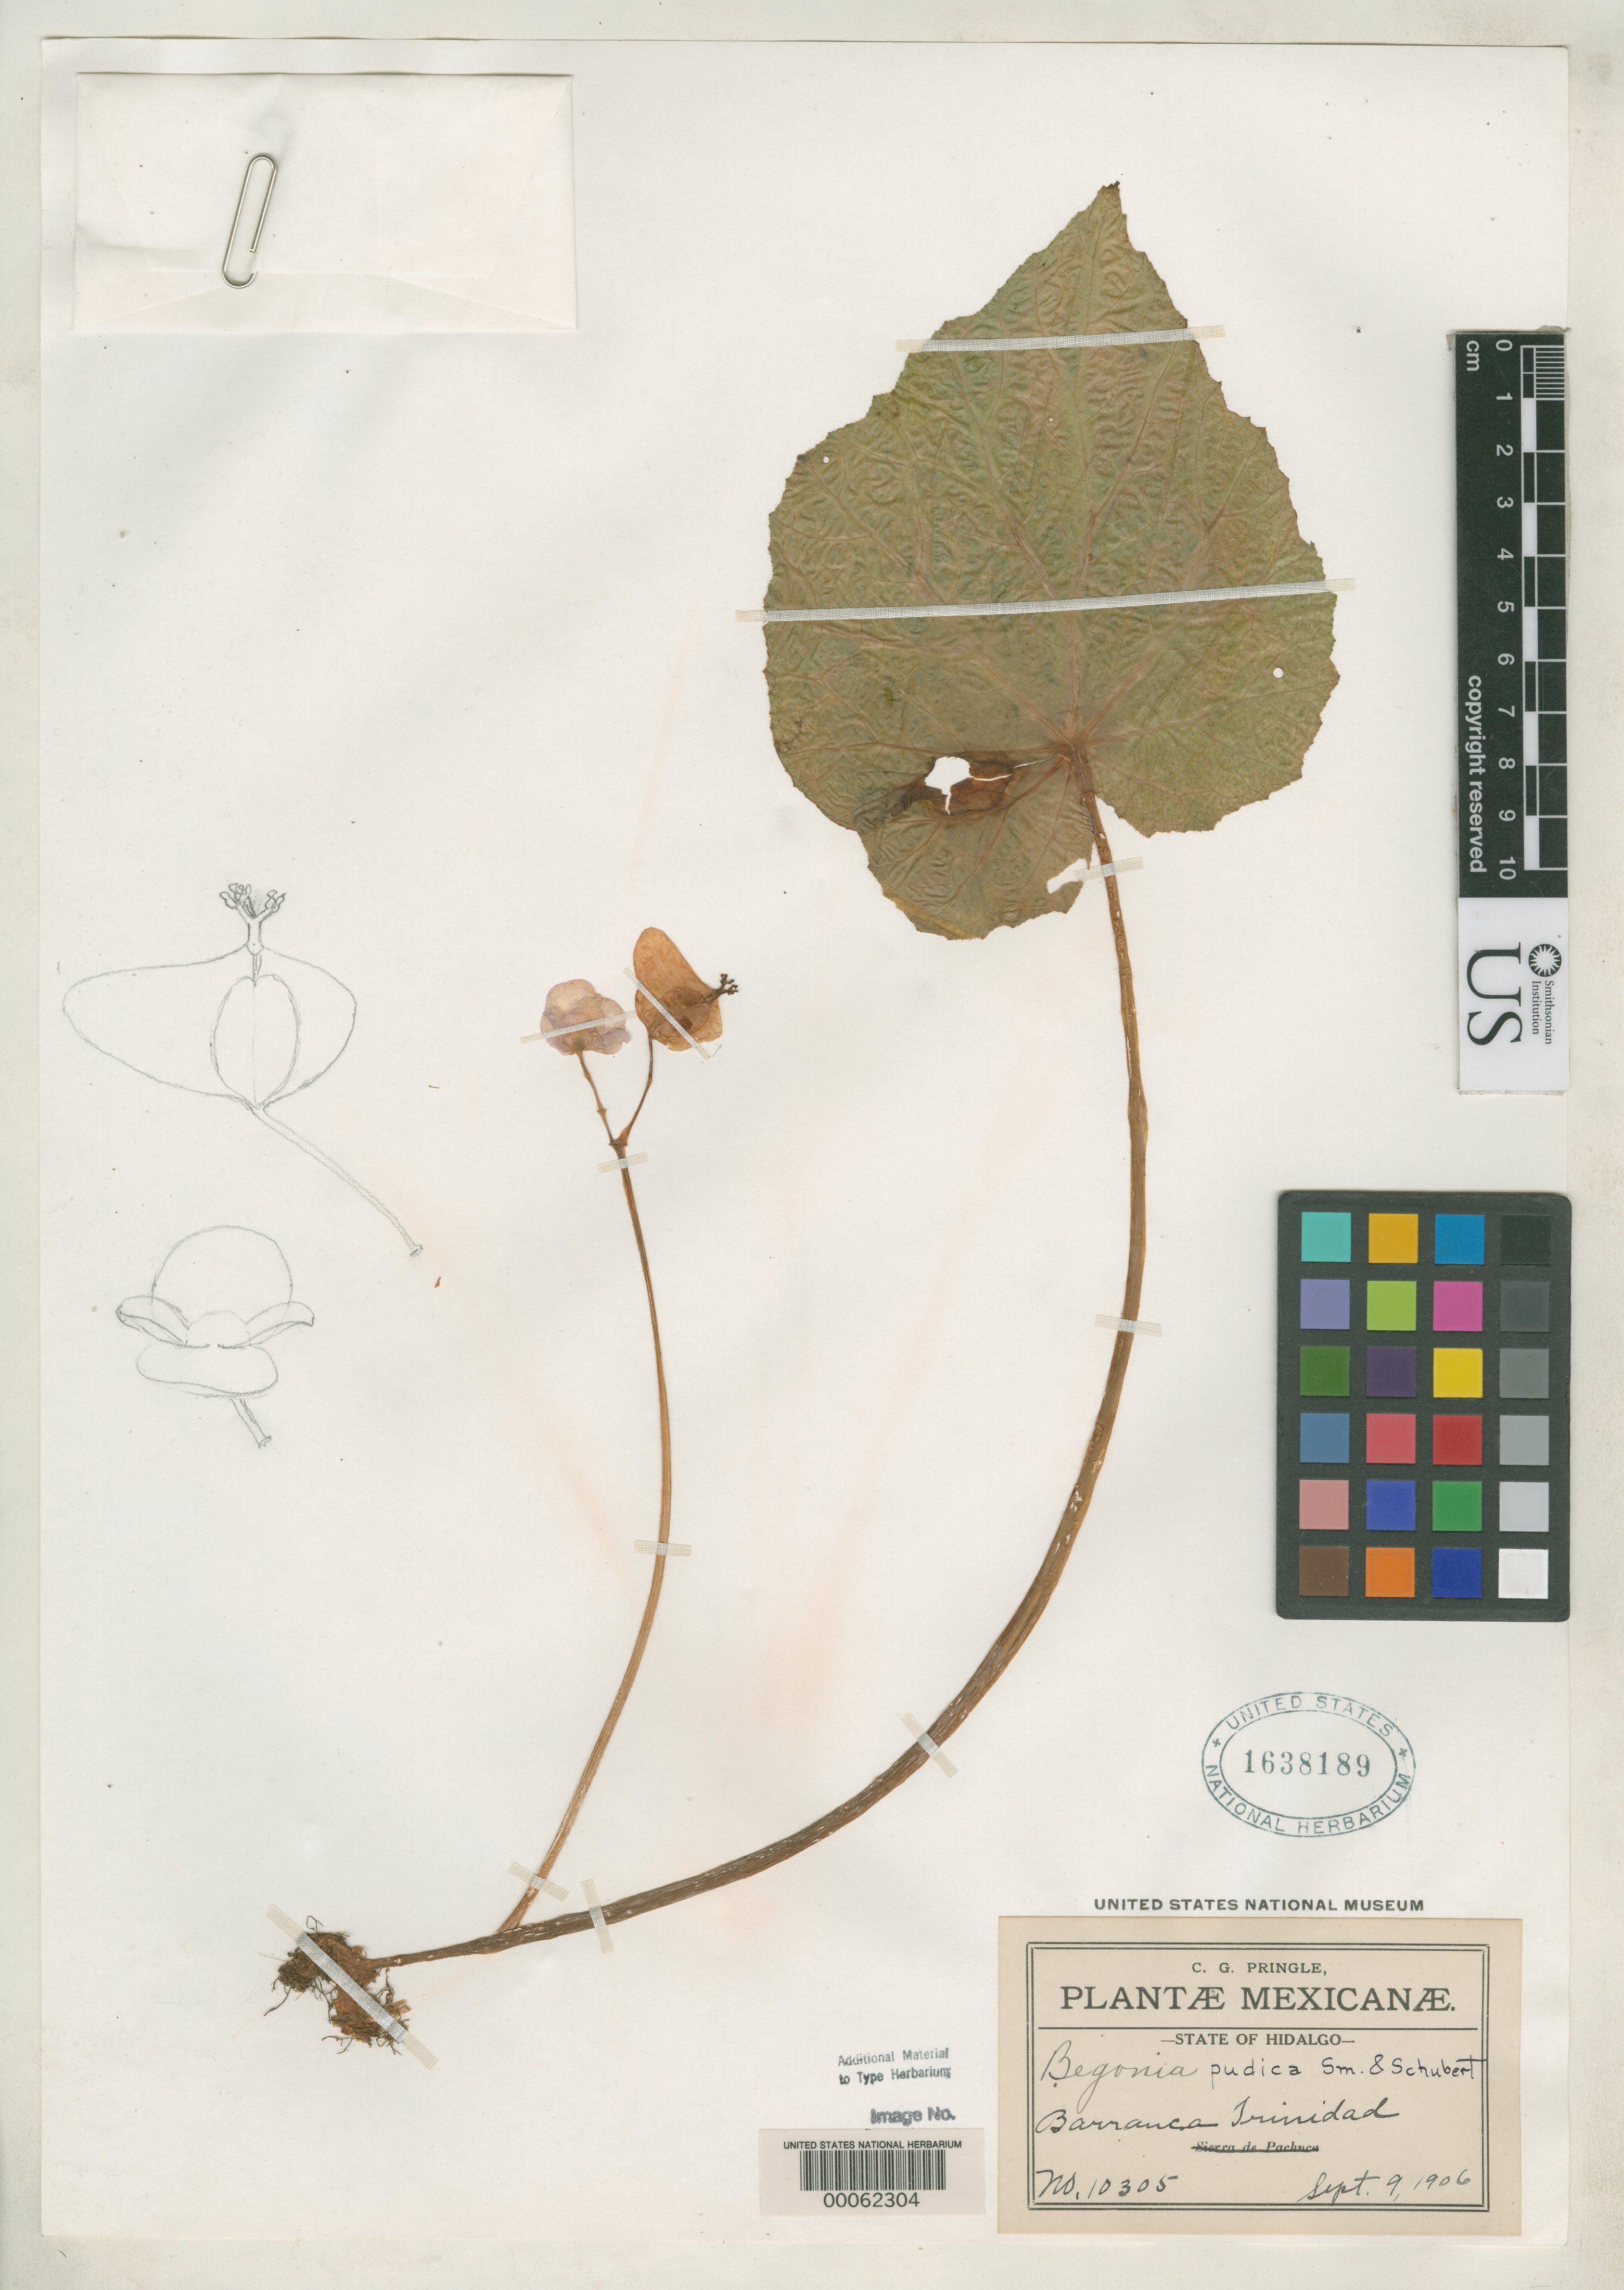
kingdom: Plantae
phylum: Tracheophyta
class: Magnoliopsida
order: Cucurbitales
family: Begoniaceae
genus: Begonia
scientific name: Begonia pudica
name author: L.B. Sm. & B.G. Schub.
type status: Isotype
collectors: C. G. Pringle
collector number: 10305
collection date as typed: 09 Sep 1906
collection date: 1906-09-09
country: Mexico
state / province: Hidalgo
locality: Barranca Trinidad.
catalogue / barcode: US 1638189